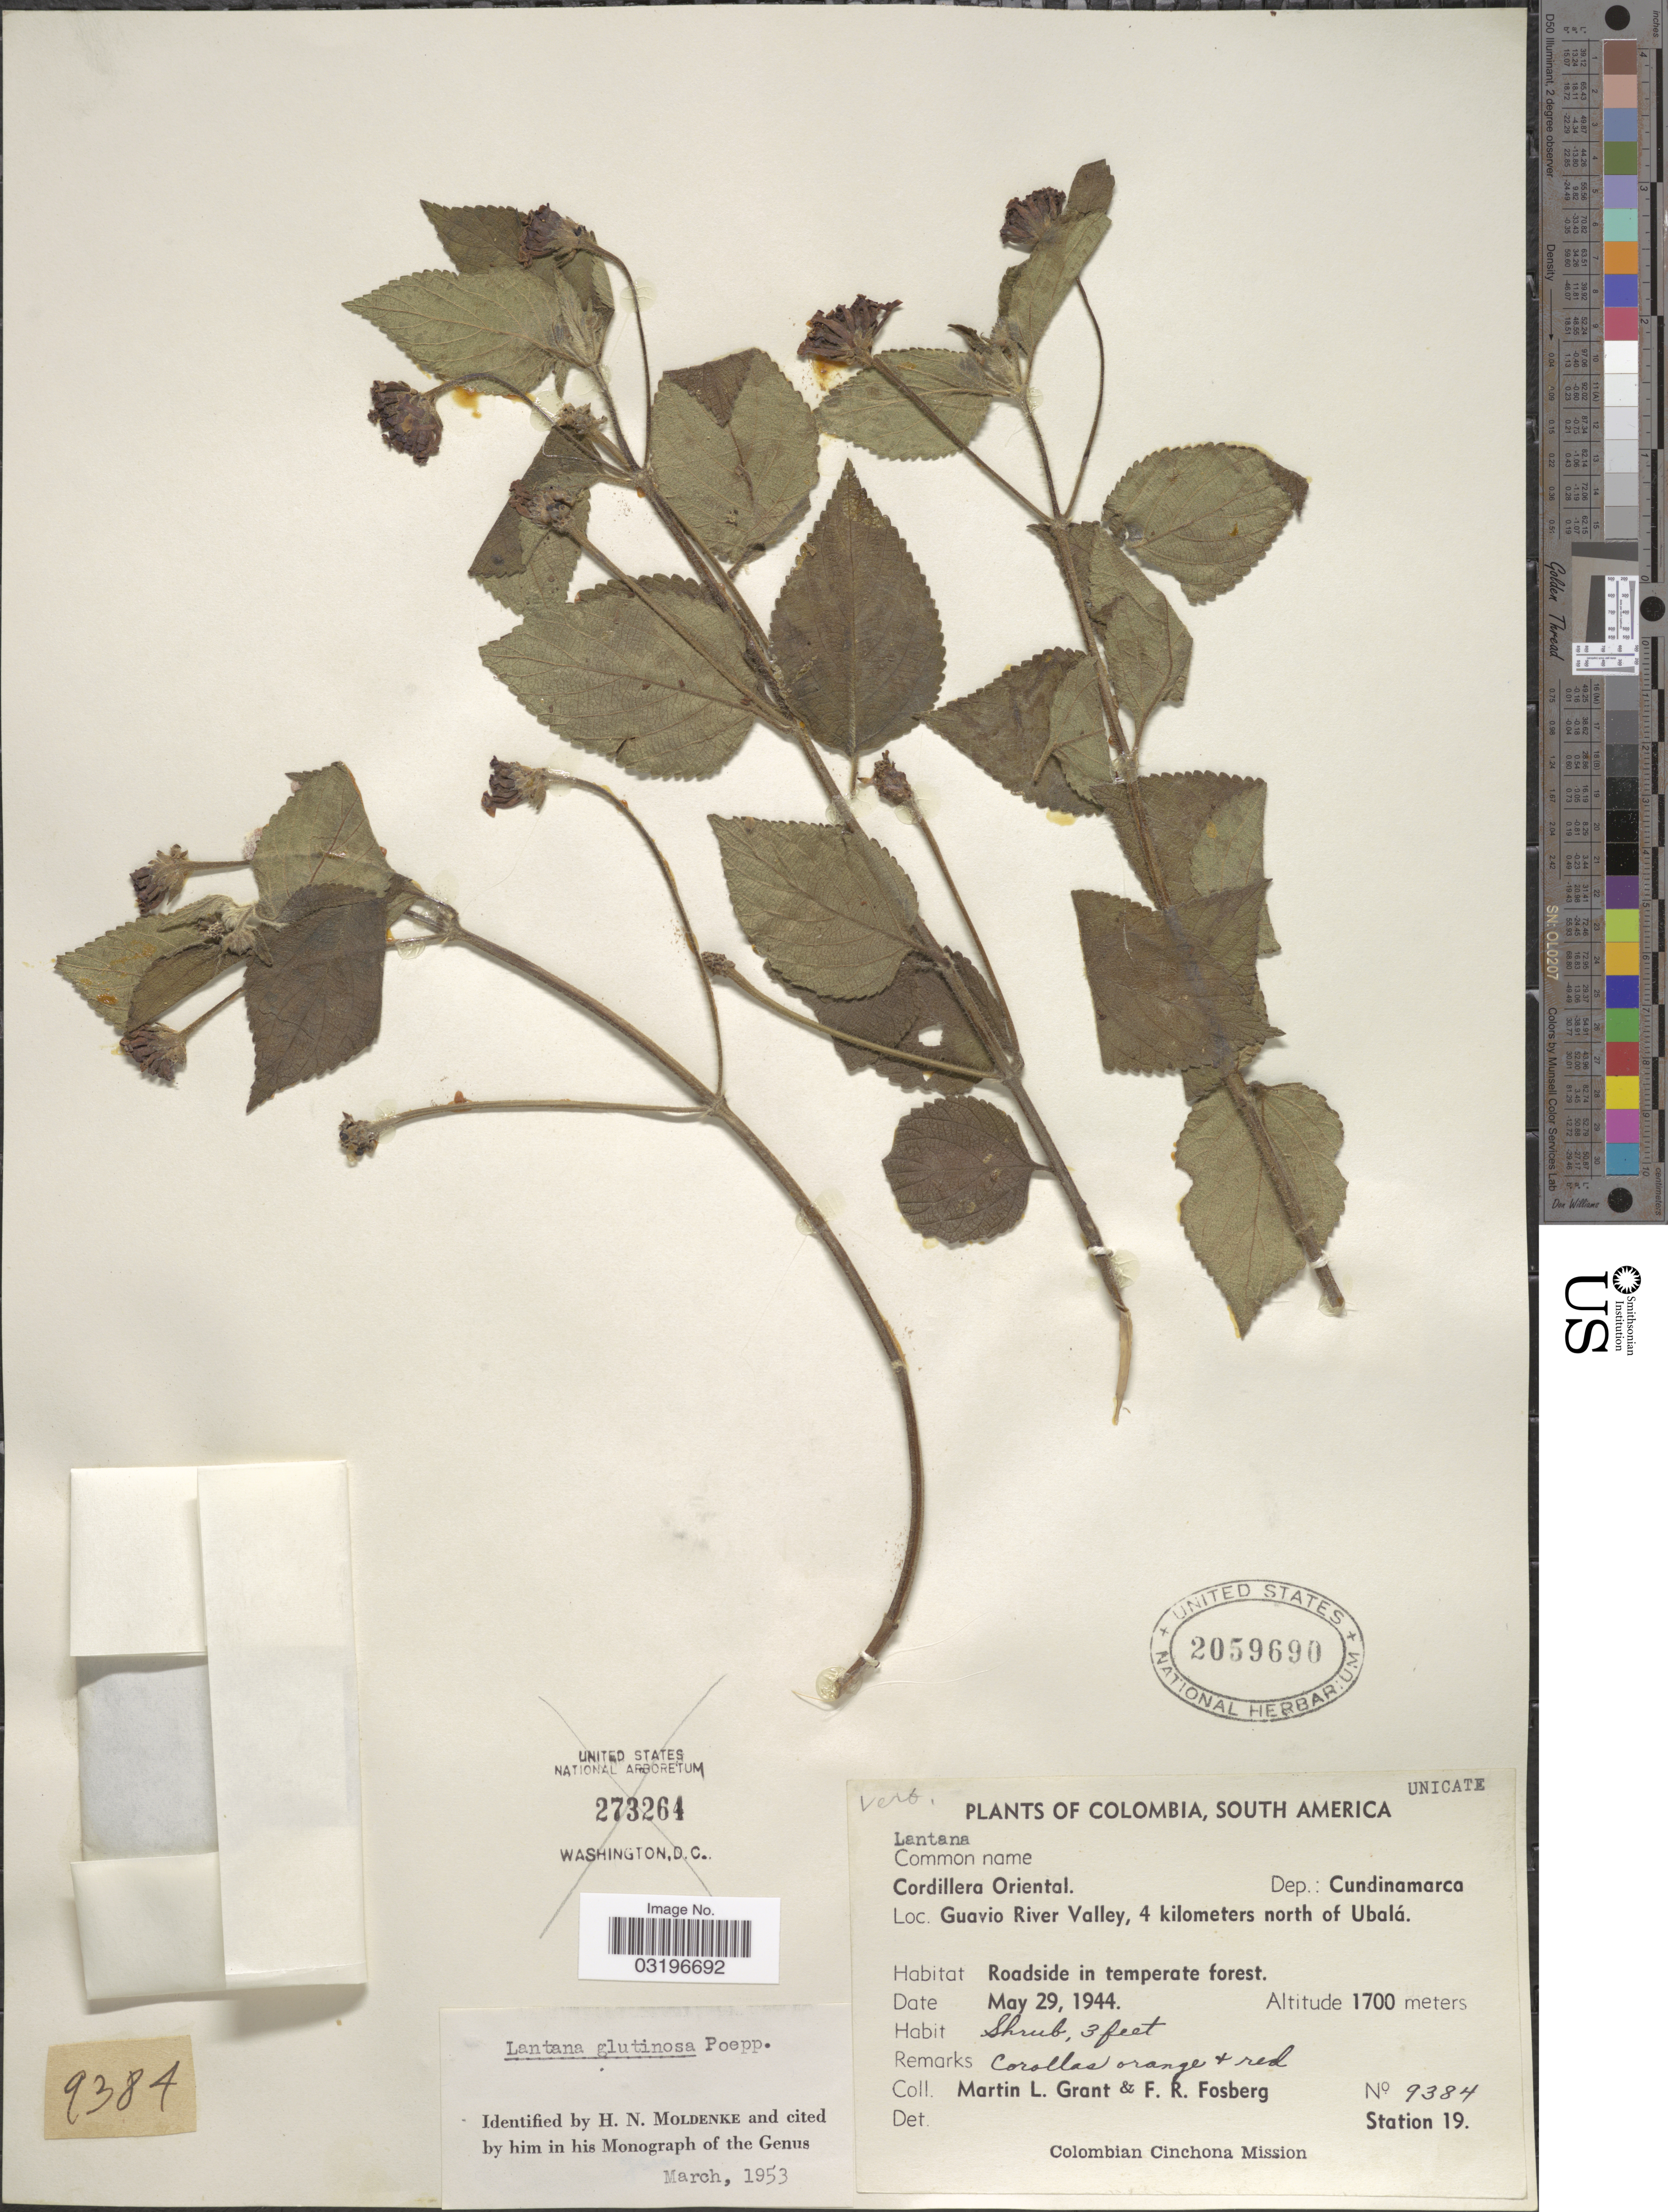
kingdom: Plantae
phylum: Tracheophyta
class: Magnoliopsida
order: Lamiales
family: Verbenaceae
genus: Lantana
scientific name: Lantana glutinosa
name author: Poepp.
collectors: M. L. Grant & F. R. Fosberg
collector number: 9384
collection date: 1944-05-29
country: Colombia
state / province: Cundinamarca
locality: Cordillera Oriental. Guavio River Valley, 4 kilomters north of Ubalá. Station 19.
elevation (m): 1700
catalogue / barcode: US 2059690